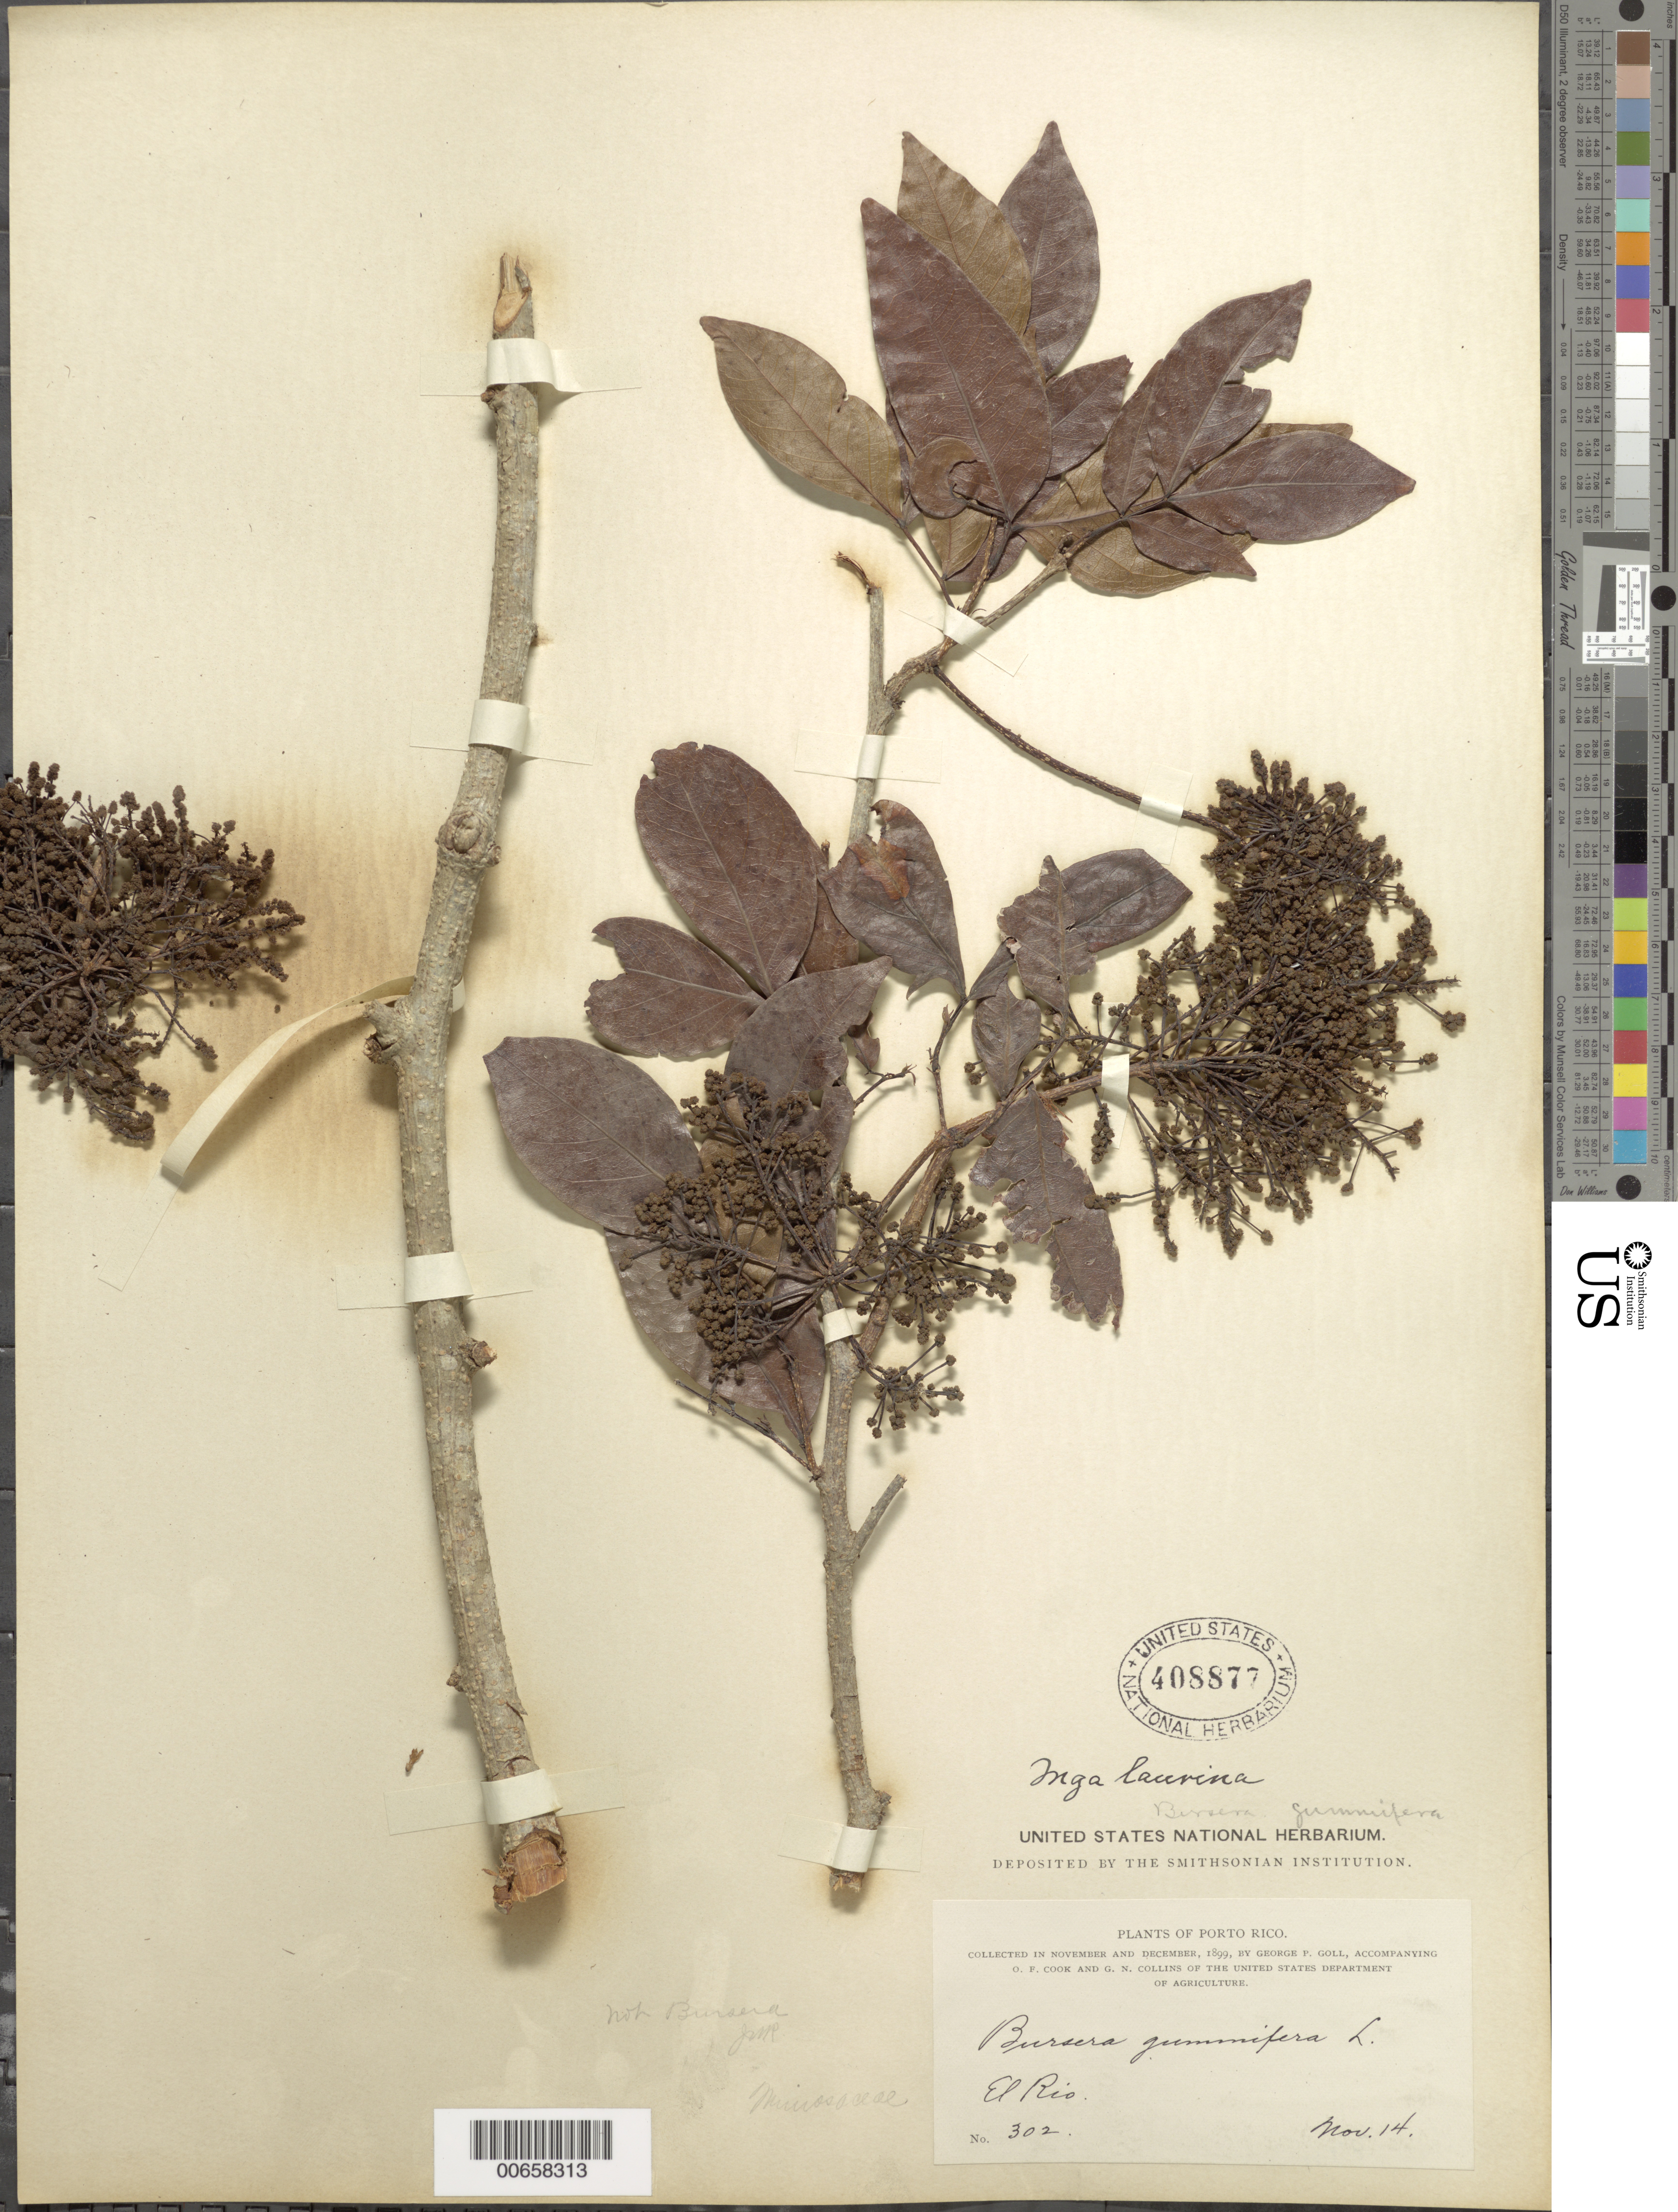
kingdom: Plantae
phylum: Tracheophyta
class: Magnoliopsida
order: Fabales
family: Fabaceae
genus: Inga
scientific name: Inga laurina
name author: (Sw.) Willd.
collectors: G. Goll, O. F. Cook & G. Collins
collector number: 302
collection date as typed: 14 Nov 1899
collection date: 1899-11-14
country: Puerto Rico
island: Greater Antilles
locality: El Rio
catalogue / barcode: US 408877